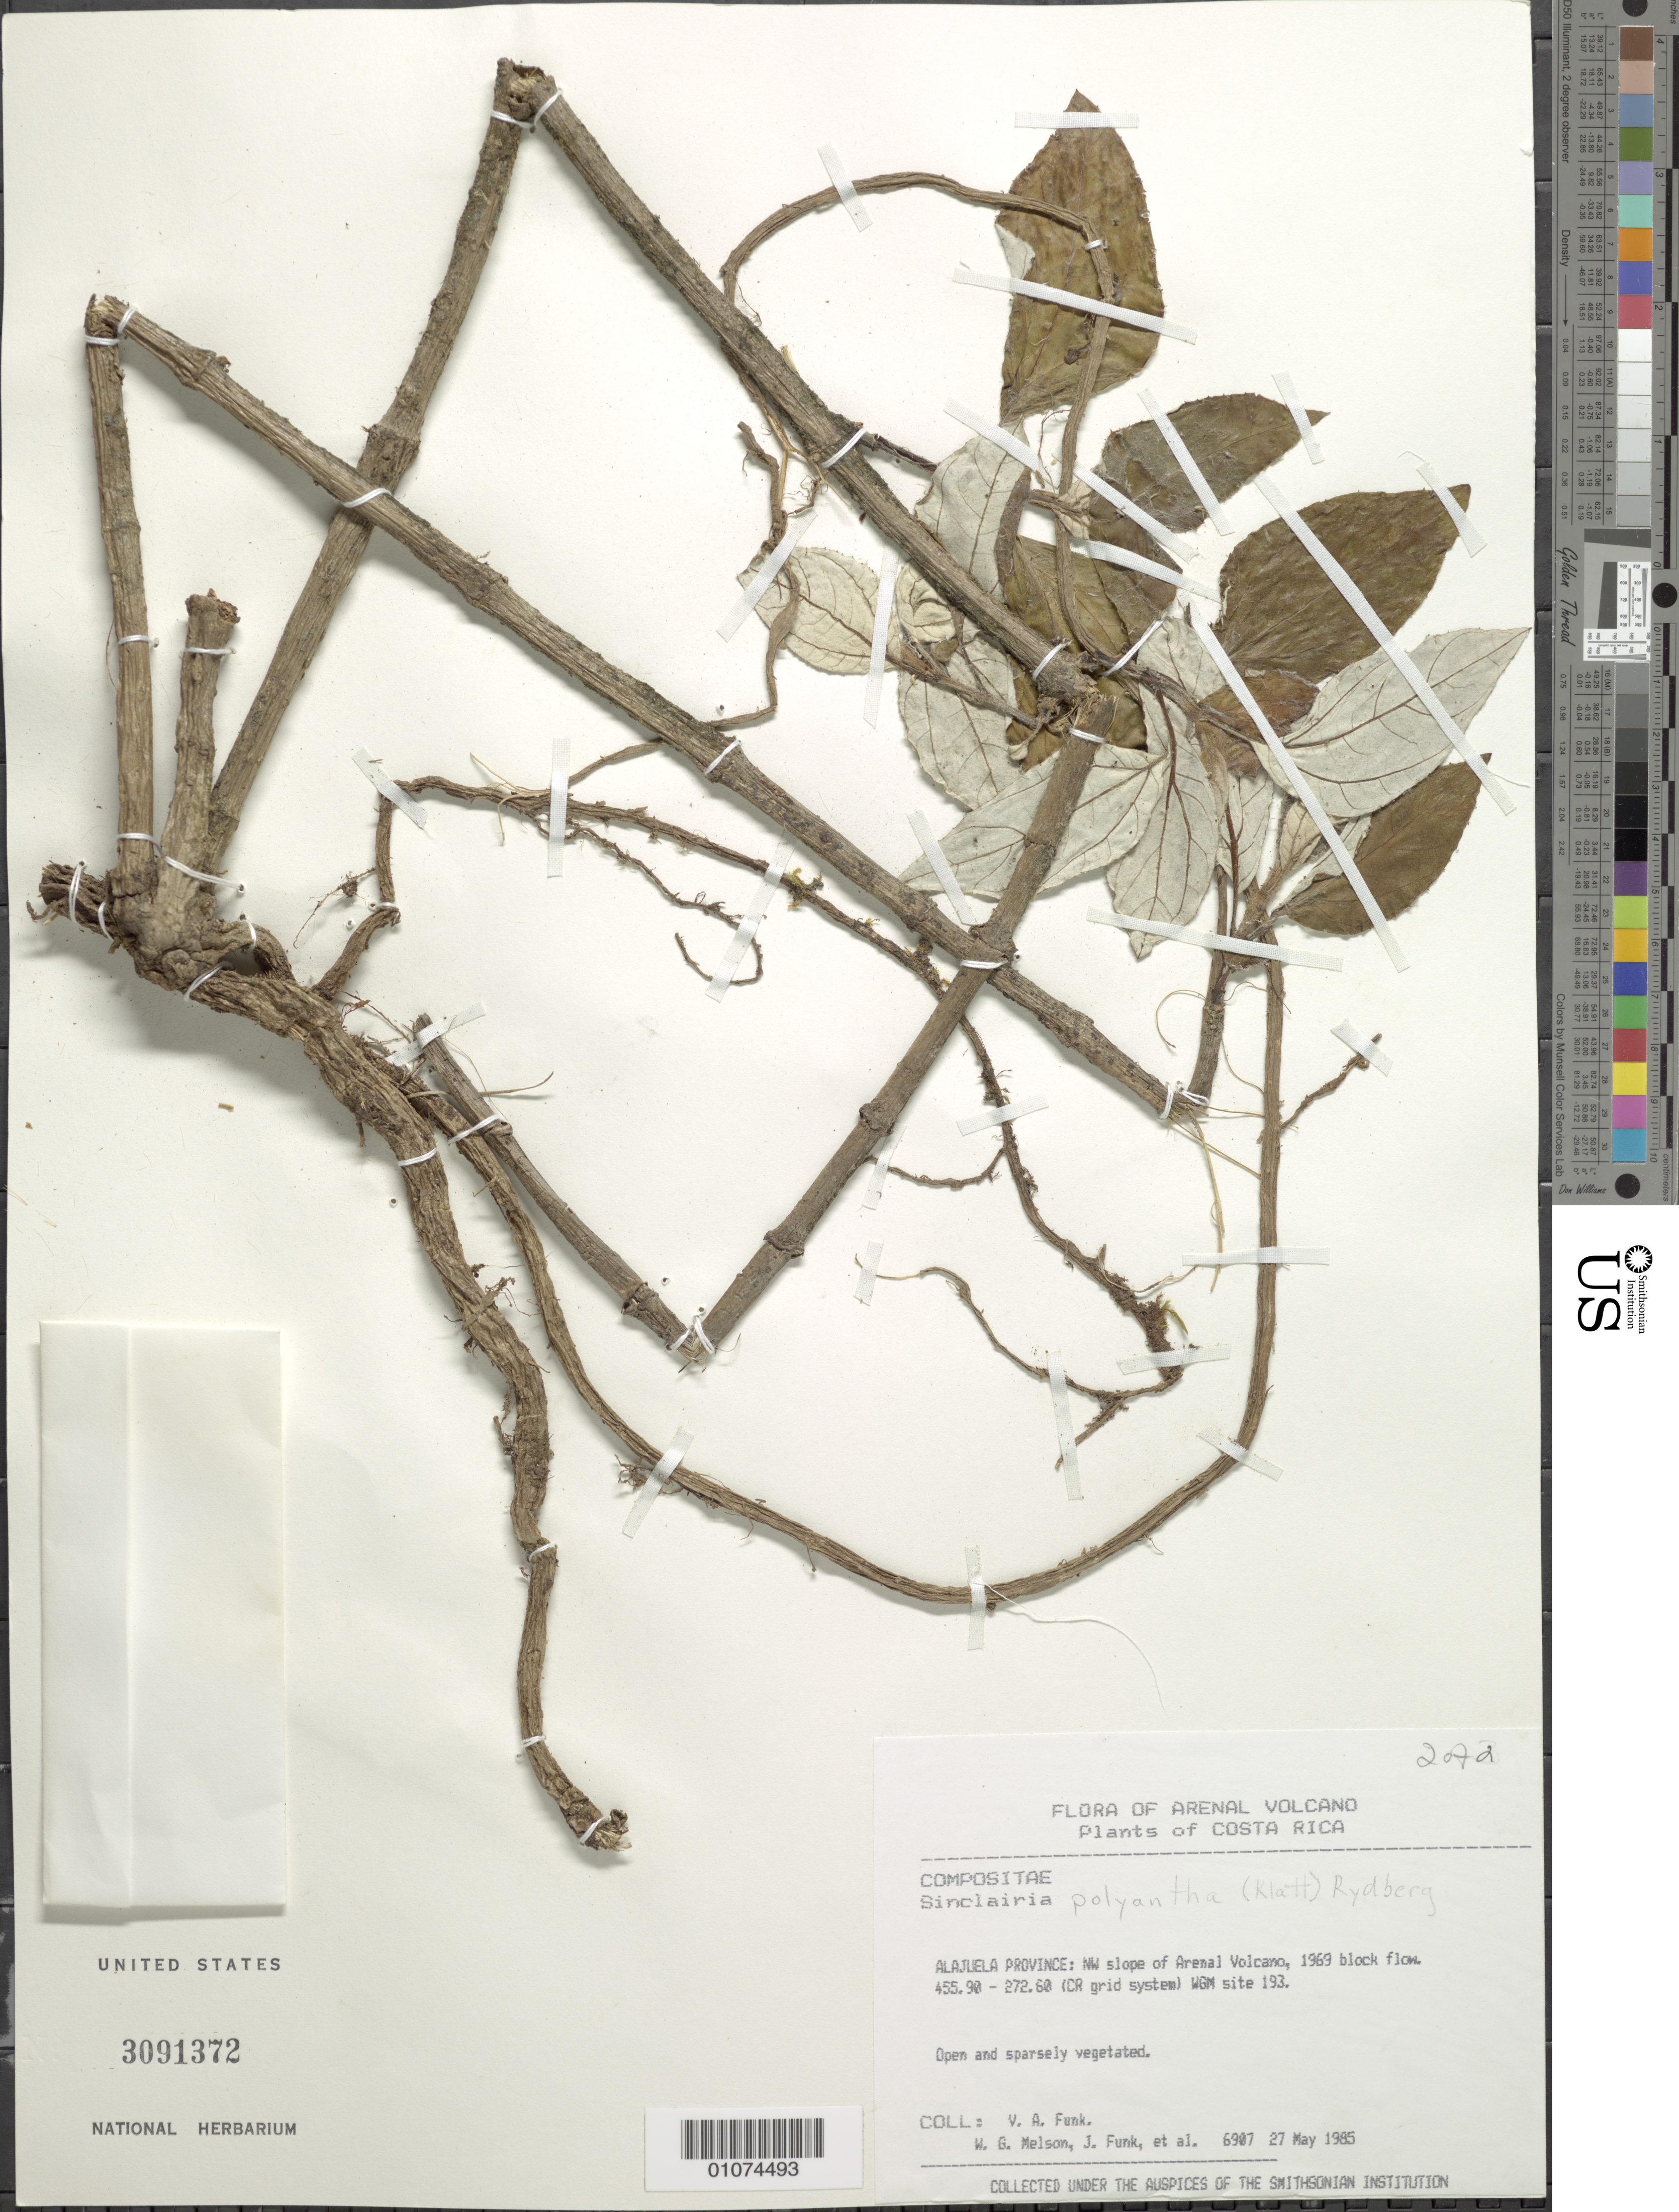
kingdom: Plantae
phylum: Tracheophyta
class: Magnoliopsida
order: Asterales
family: Asteraceae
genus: Sinclairia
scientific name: Sinclairia polyantha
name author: (Klatt) Rydb.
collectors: V. Funk, W. Melson, J. Funk & et al.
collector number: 6907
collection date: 1985-05-27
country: Costa Rica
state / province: Alajuela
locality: Arenal Volcano. Alajuela Province: NW slope of Arenal Volcano, 1969 block flow. 455.90-272.60 (CR grid system) WGM site 193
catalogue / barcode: US 3091372